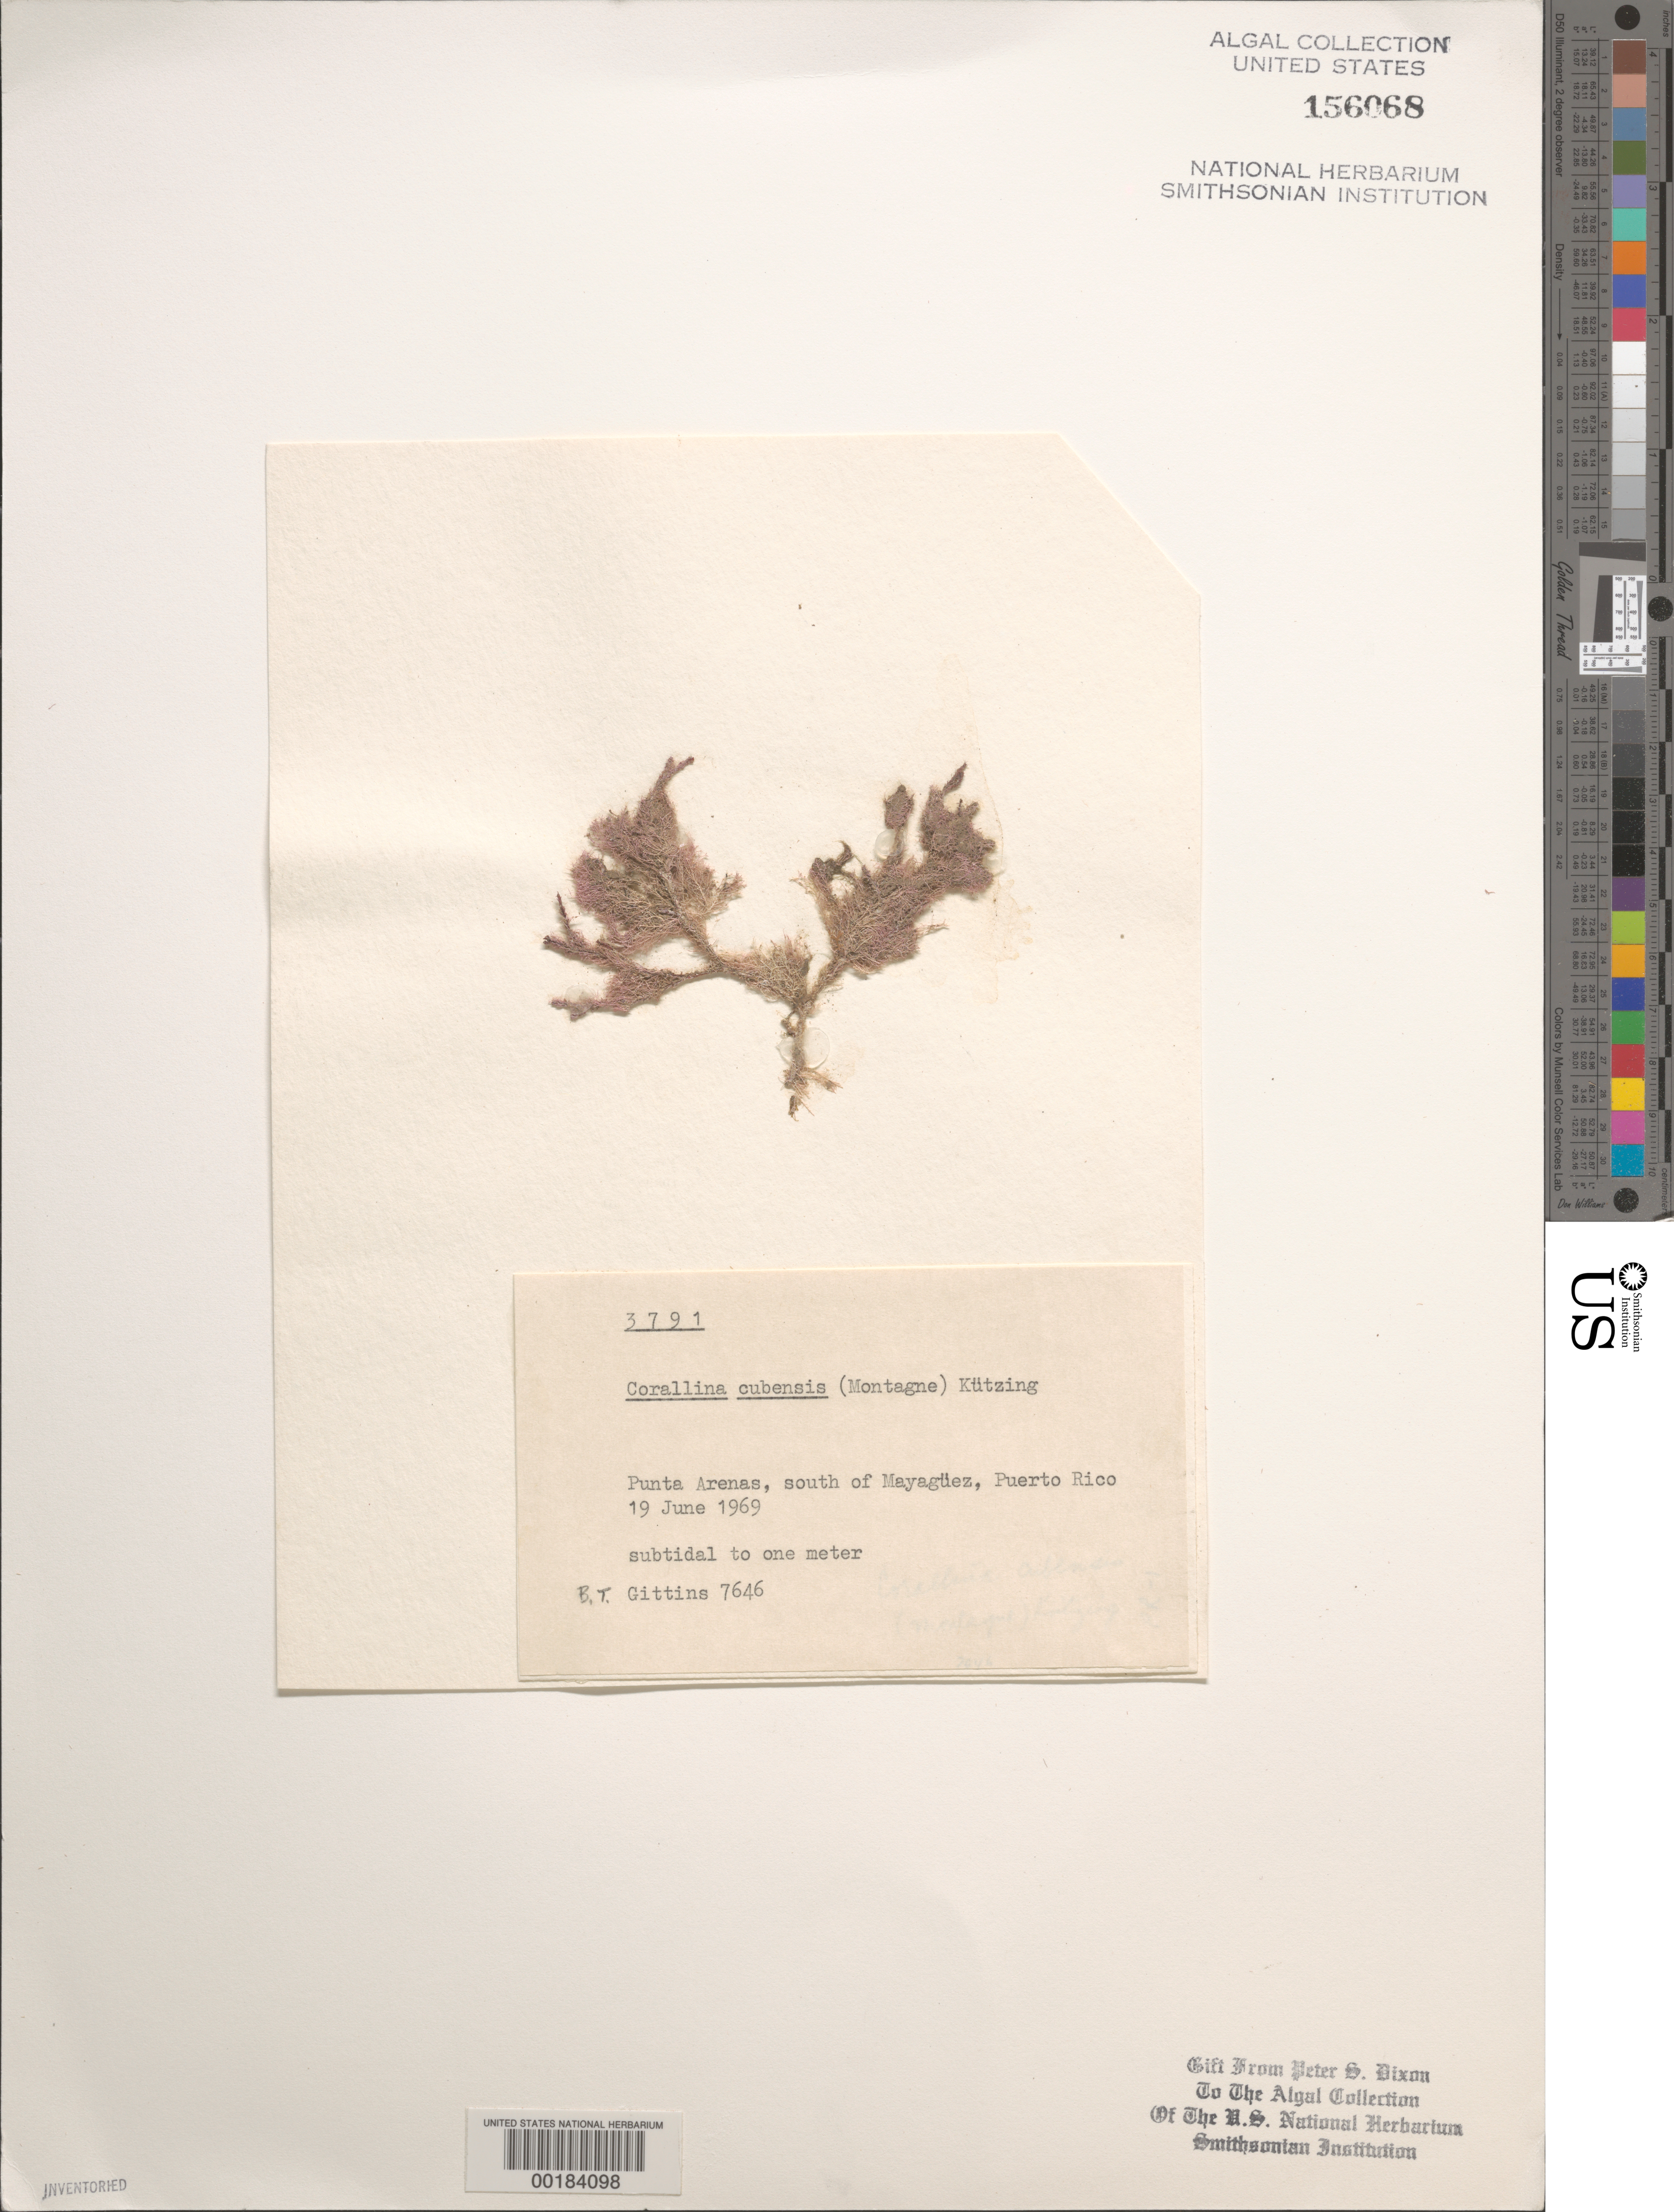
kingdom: Plantae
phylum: Rhodophyta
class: Florideophyceae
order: Corallinales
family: Corallinaceae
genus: Jania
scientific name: Jania cubensis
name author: Mont. ex Kütz.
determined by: Algae name updating Project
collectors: B. Gittins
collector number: BTG 7646 & PSD 3791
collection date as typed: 19 Jun 1969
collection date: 1969-06-19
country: Puerto Rico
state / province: Mayaguez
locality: Punta arenas, south of mayaguez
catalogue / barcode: US 156068